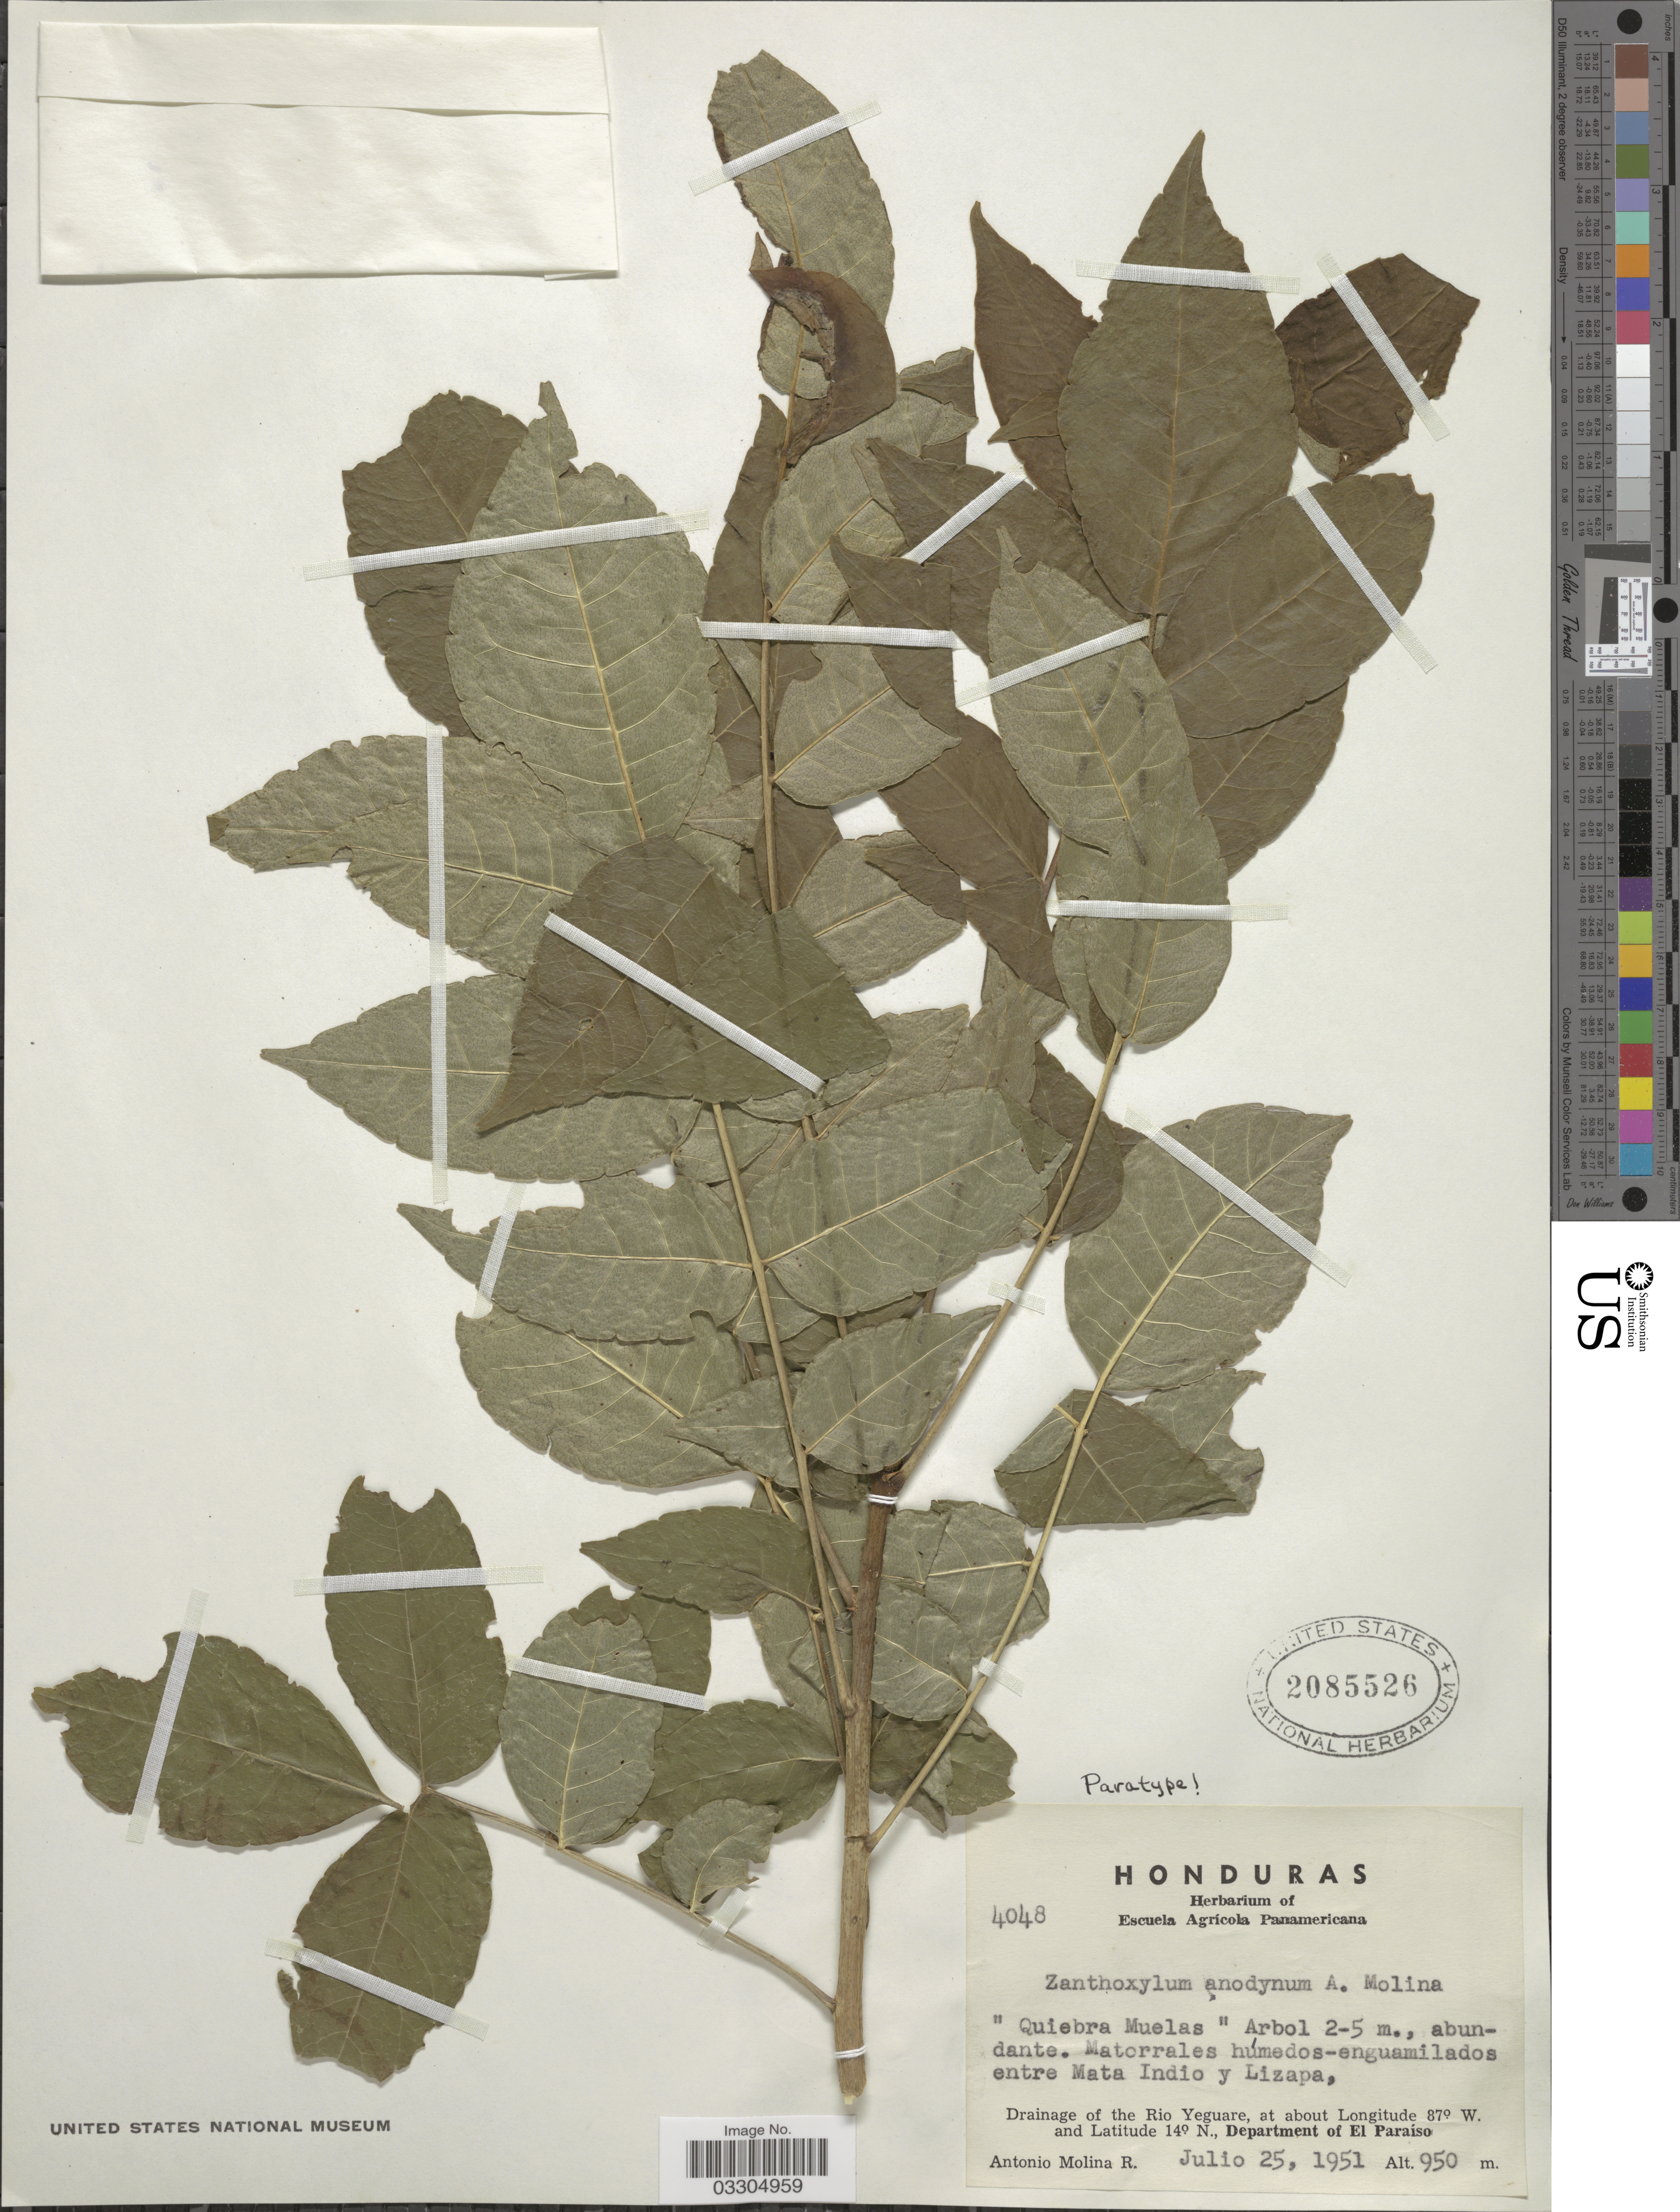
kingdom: Plantae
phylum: Tracheophyta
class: Magnoliopsida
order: Sapindales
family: Rutaceae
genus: Zanthoxylum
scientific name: Zanthoxylum anodynum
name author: Ant. Molina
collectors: A. Molina R.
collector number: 4048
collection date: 1951-07-25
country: Honduras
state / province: El Paraíso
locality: Matorrales húmedos-enguamilados entre Mata Indio y Lizapa, Drainage of the Rio Yeguare, Department of El Paraíso.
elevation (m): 950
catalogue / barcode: US 2085526